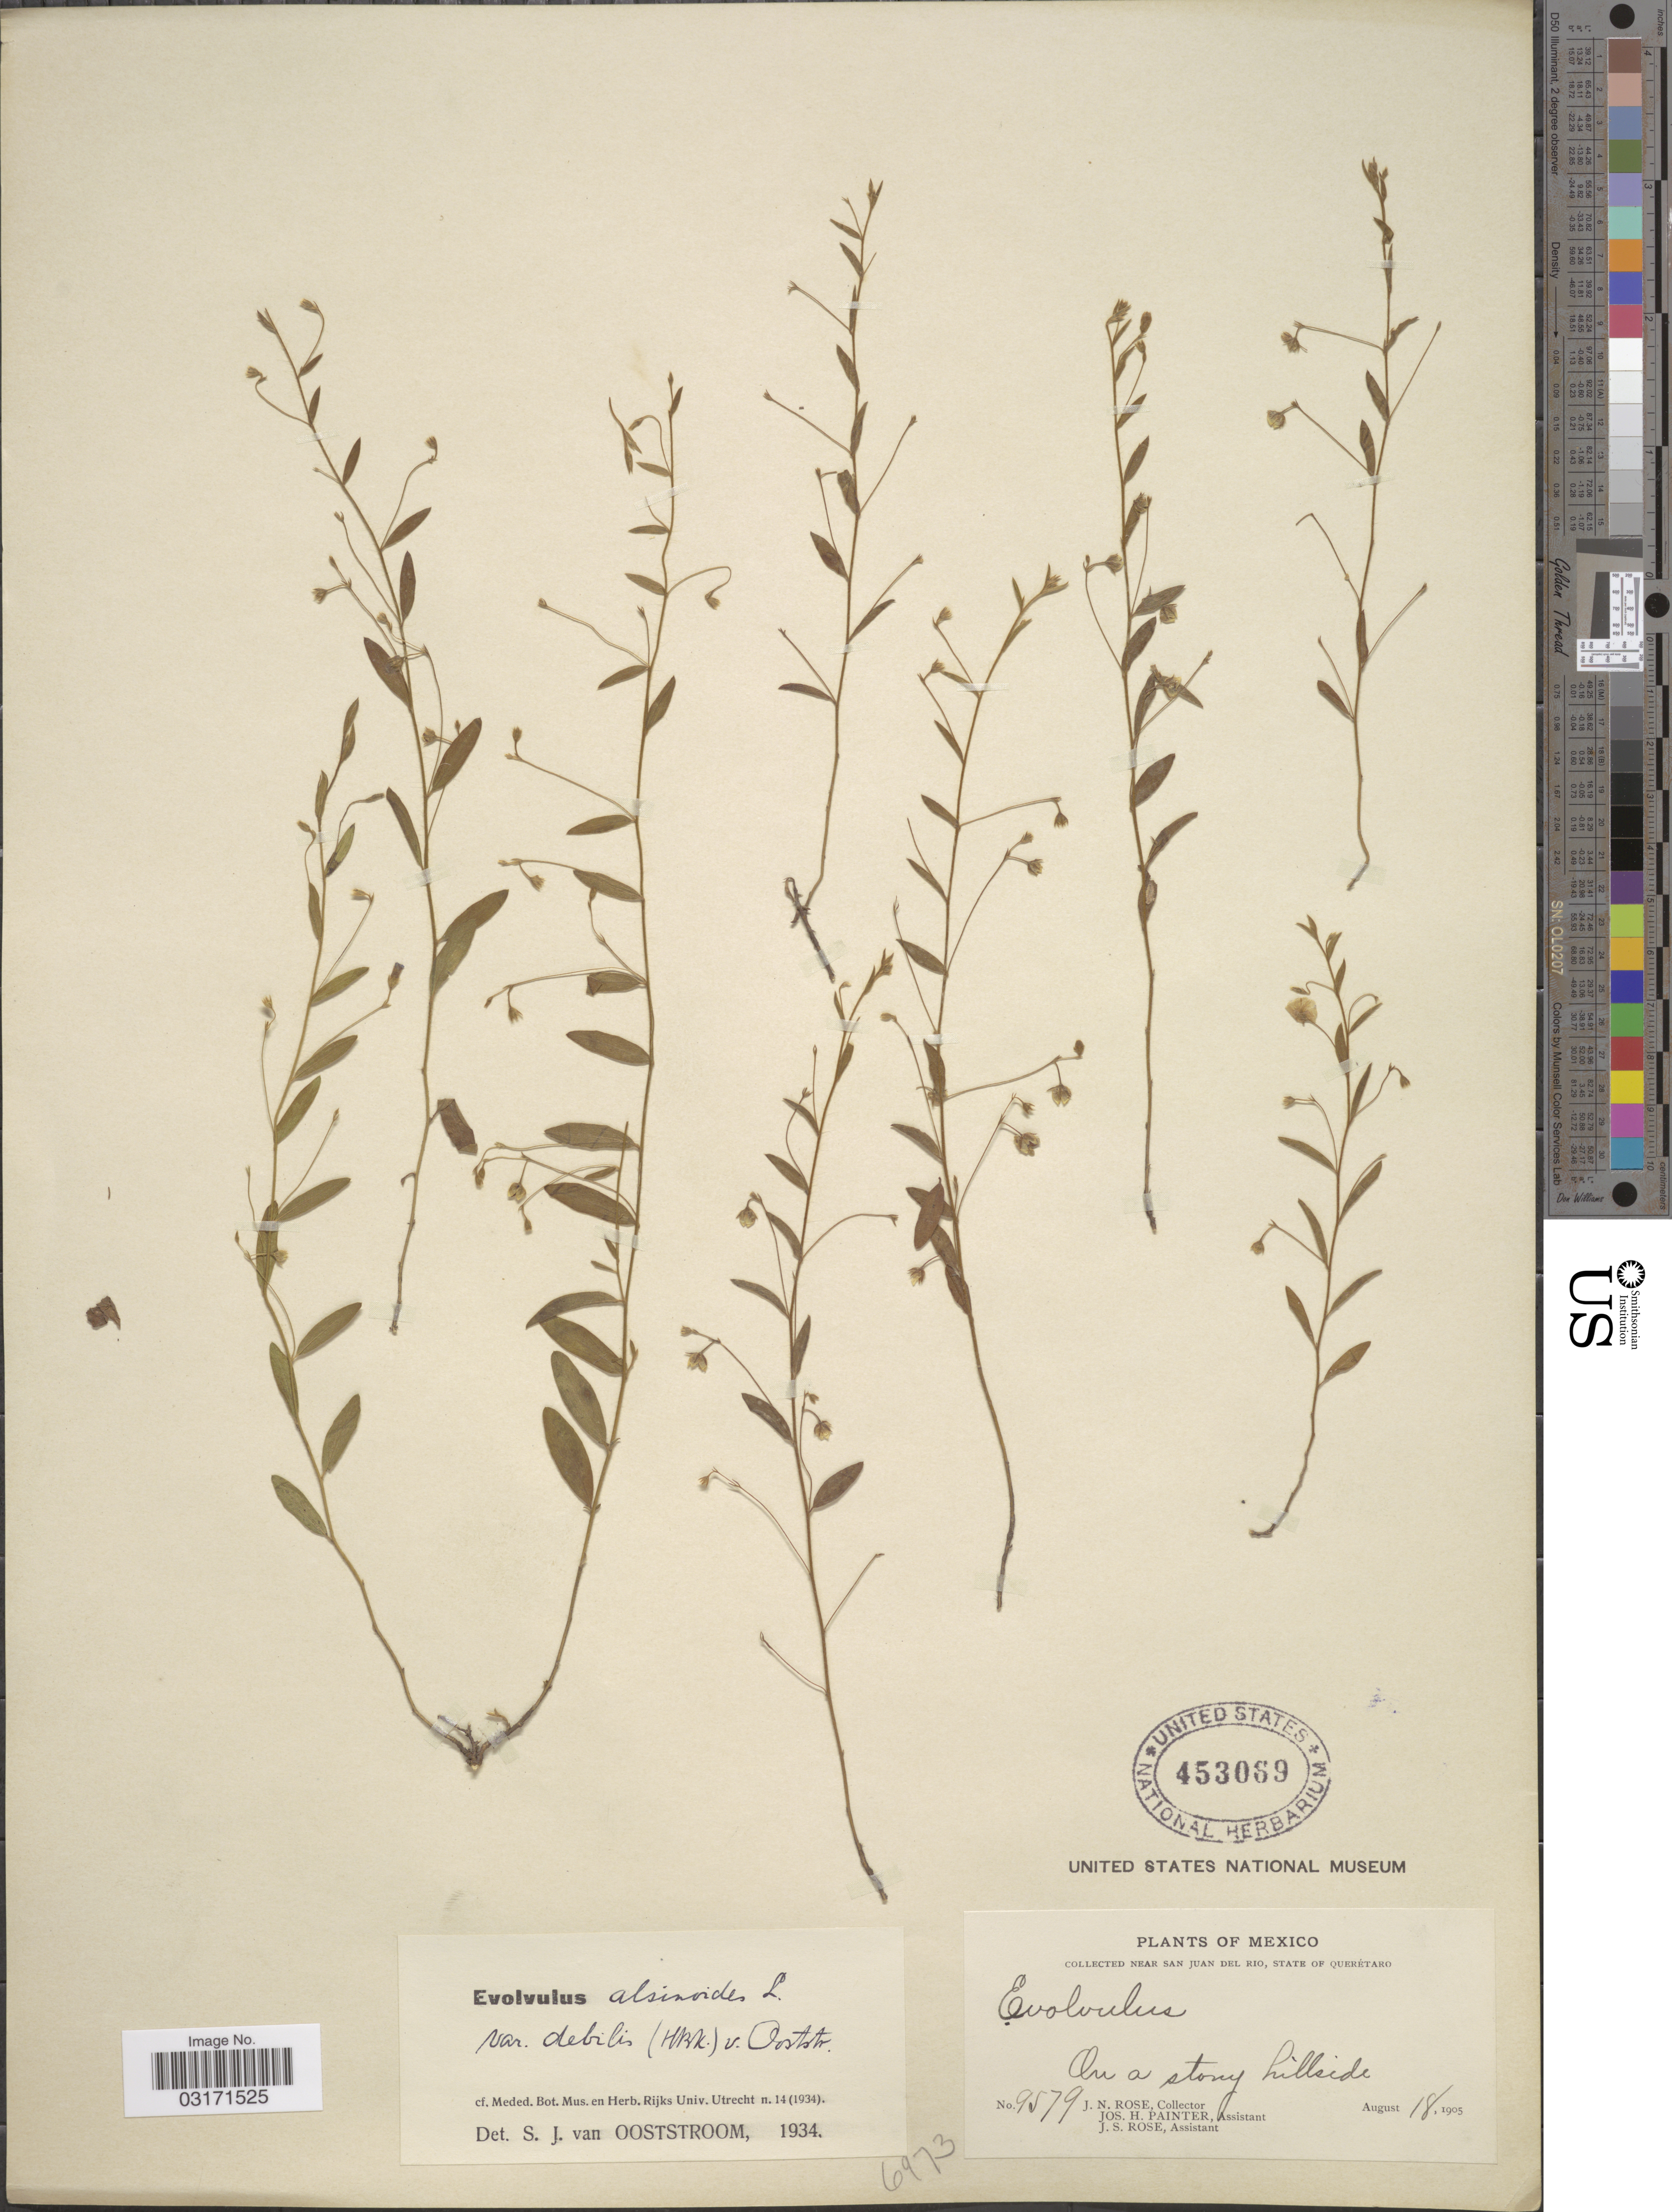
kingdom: Plantae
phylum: Tracheophyta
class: Magnoliopsida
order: Solanales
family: Convolvulaceae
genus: Evolvulus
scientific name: Evolvulus alsinoides var. debilis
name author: (Kunth) Ooststr.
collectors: J. N. Rose, J. H. Painter & J. S. Rose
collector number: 9579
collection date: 1905-08-18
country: Mexico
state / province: Querétaro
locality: Near San Juan Del Rio, State of Querétaro, On a stony hillside.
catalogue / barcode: US 453069